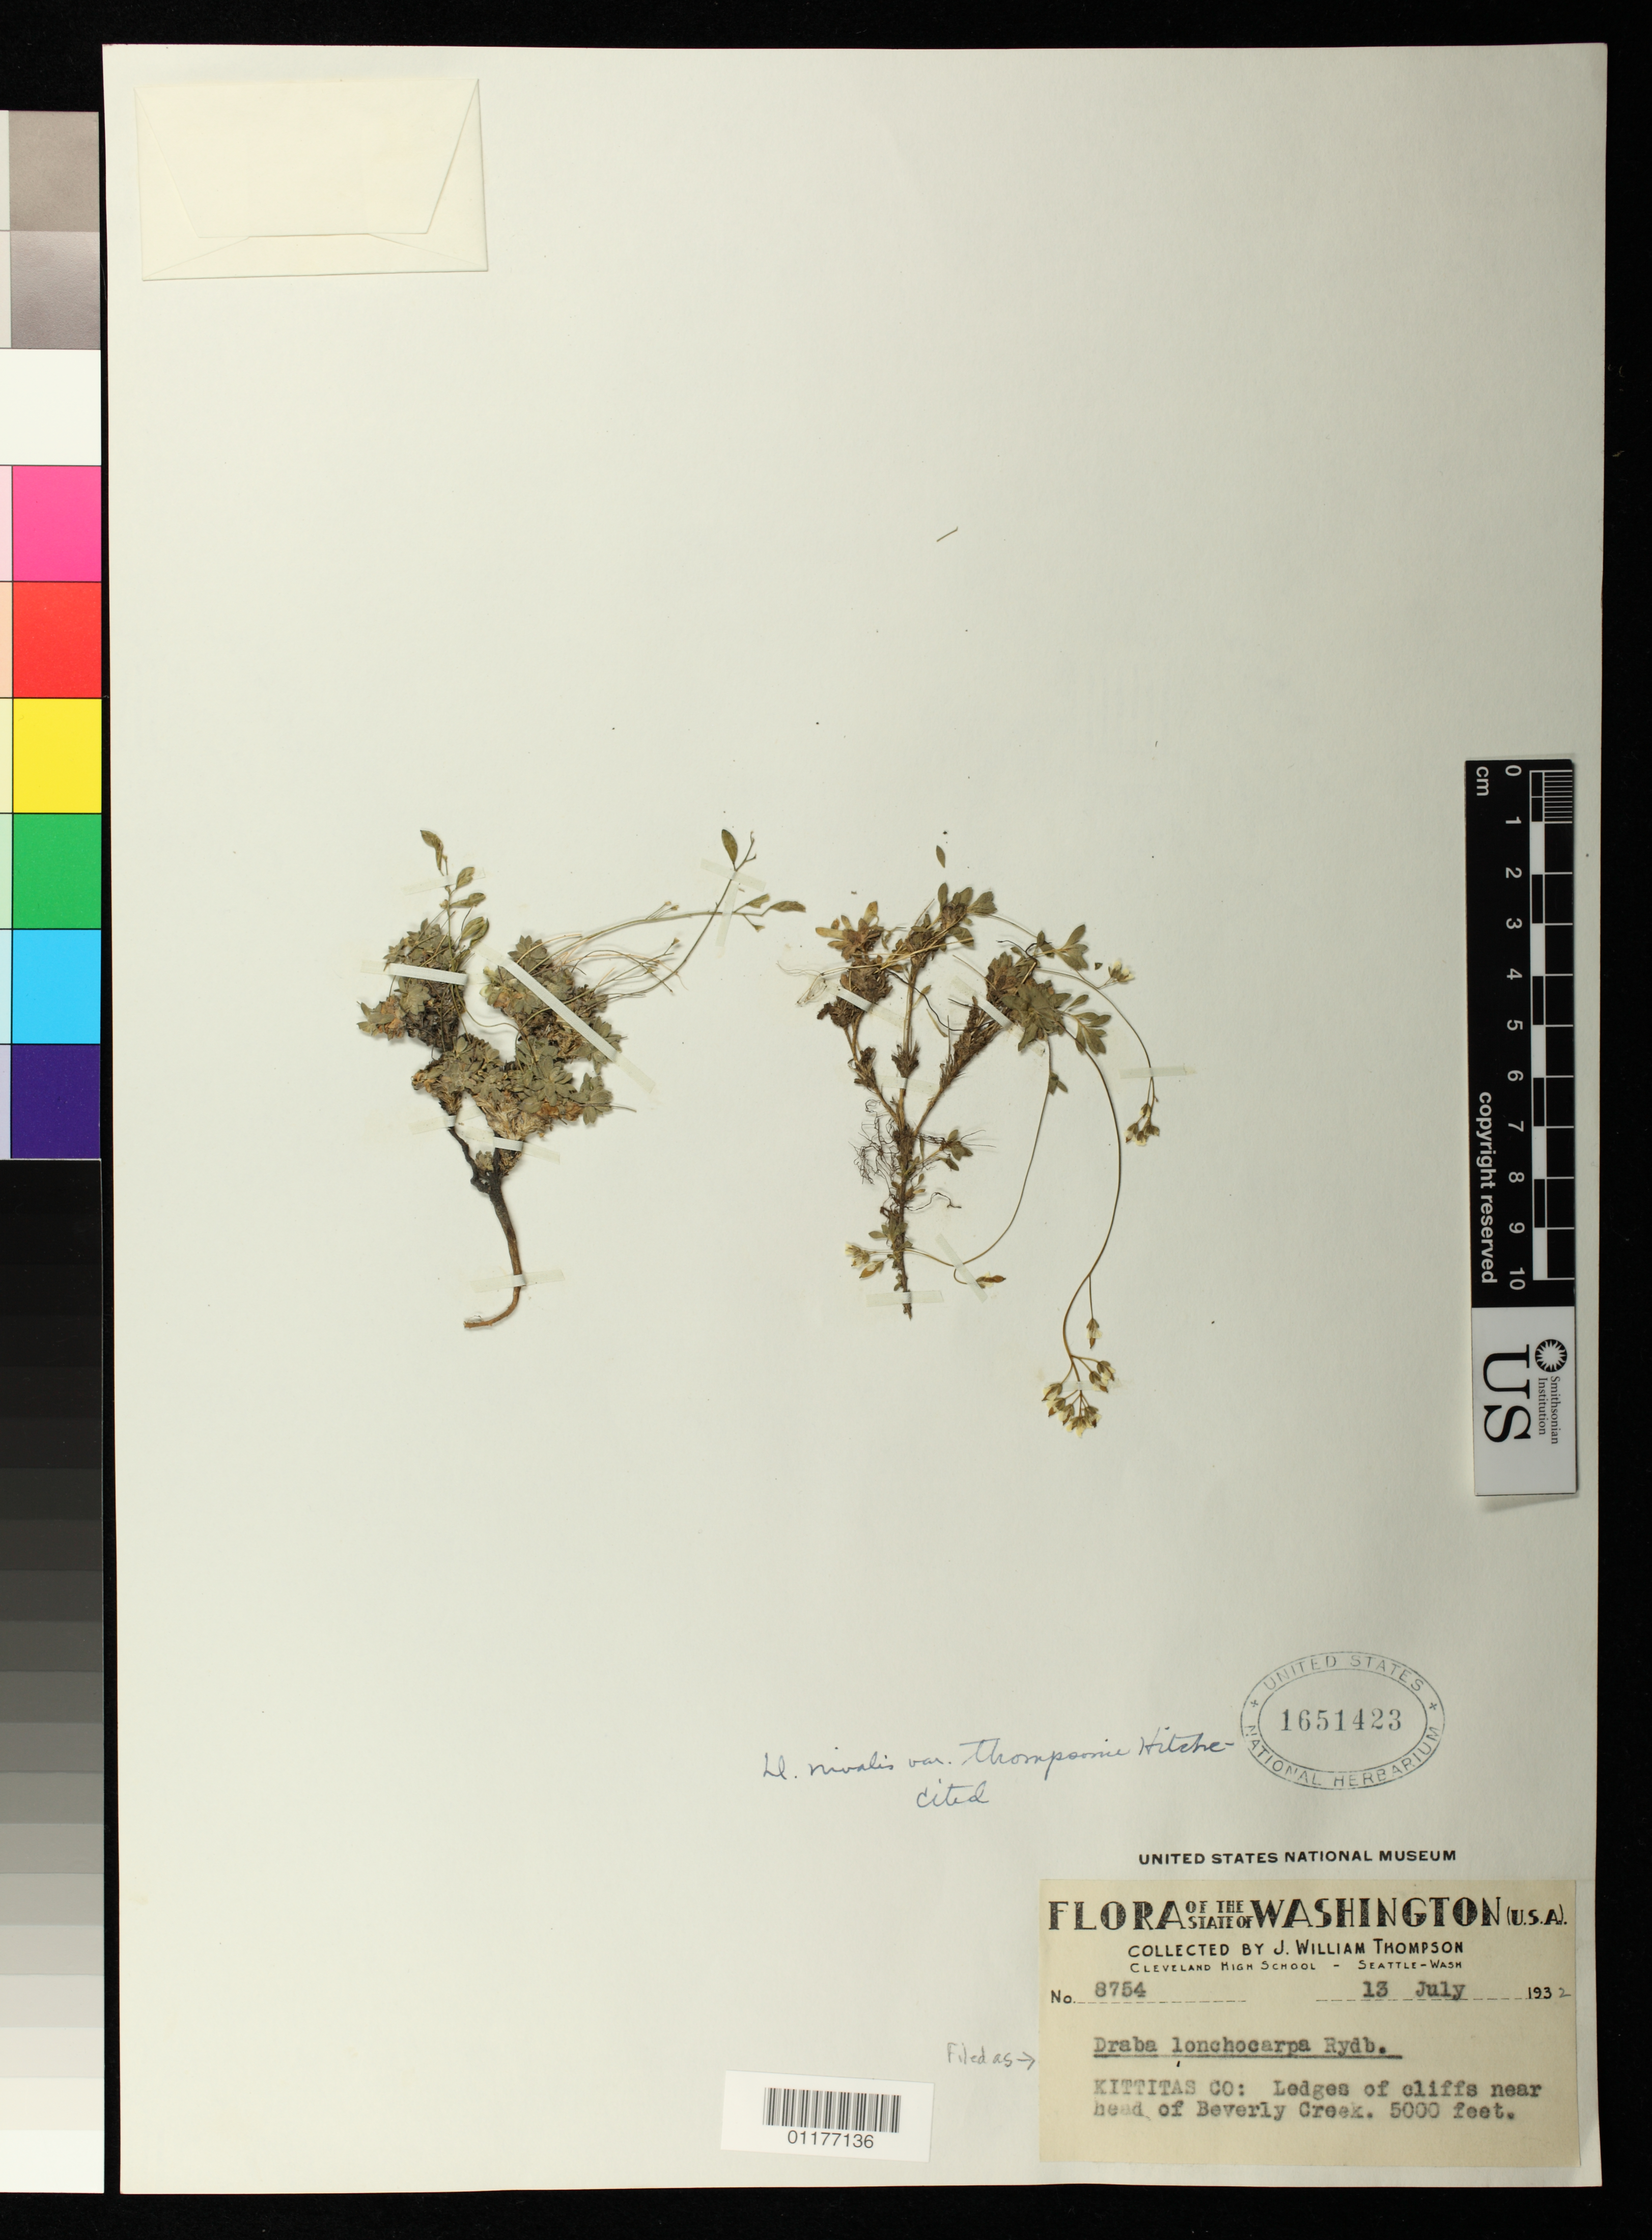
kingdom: Plantae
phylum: Tracheophyta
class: Magnoliopsida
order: Brassicales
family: Brassicaceae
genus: Draba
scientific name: Draba lonchocarpa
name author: Rydb.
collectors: J. W. Thompson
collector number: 8754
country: United States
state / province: Washington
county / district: Kittitas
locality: Ledges of cliffs near head of Beverly Creek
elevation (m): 1524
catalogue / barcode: US 1651423